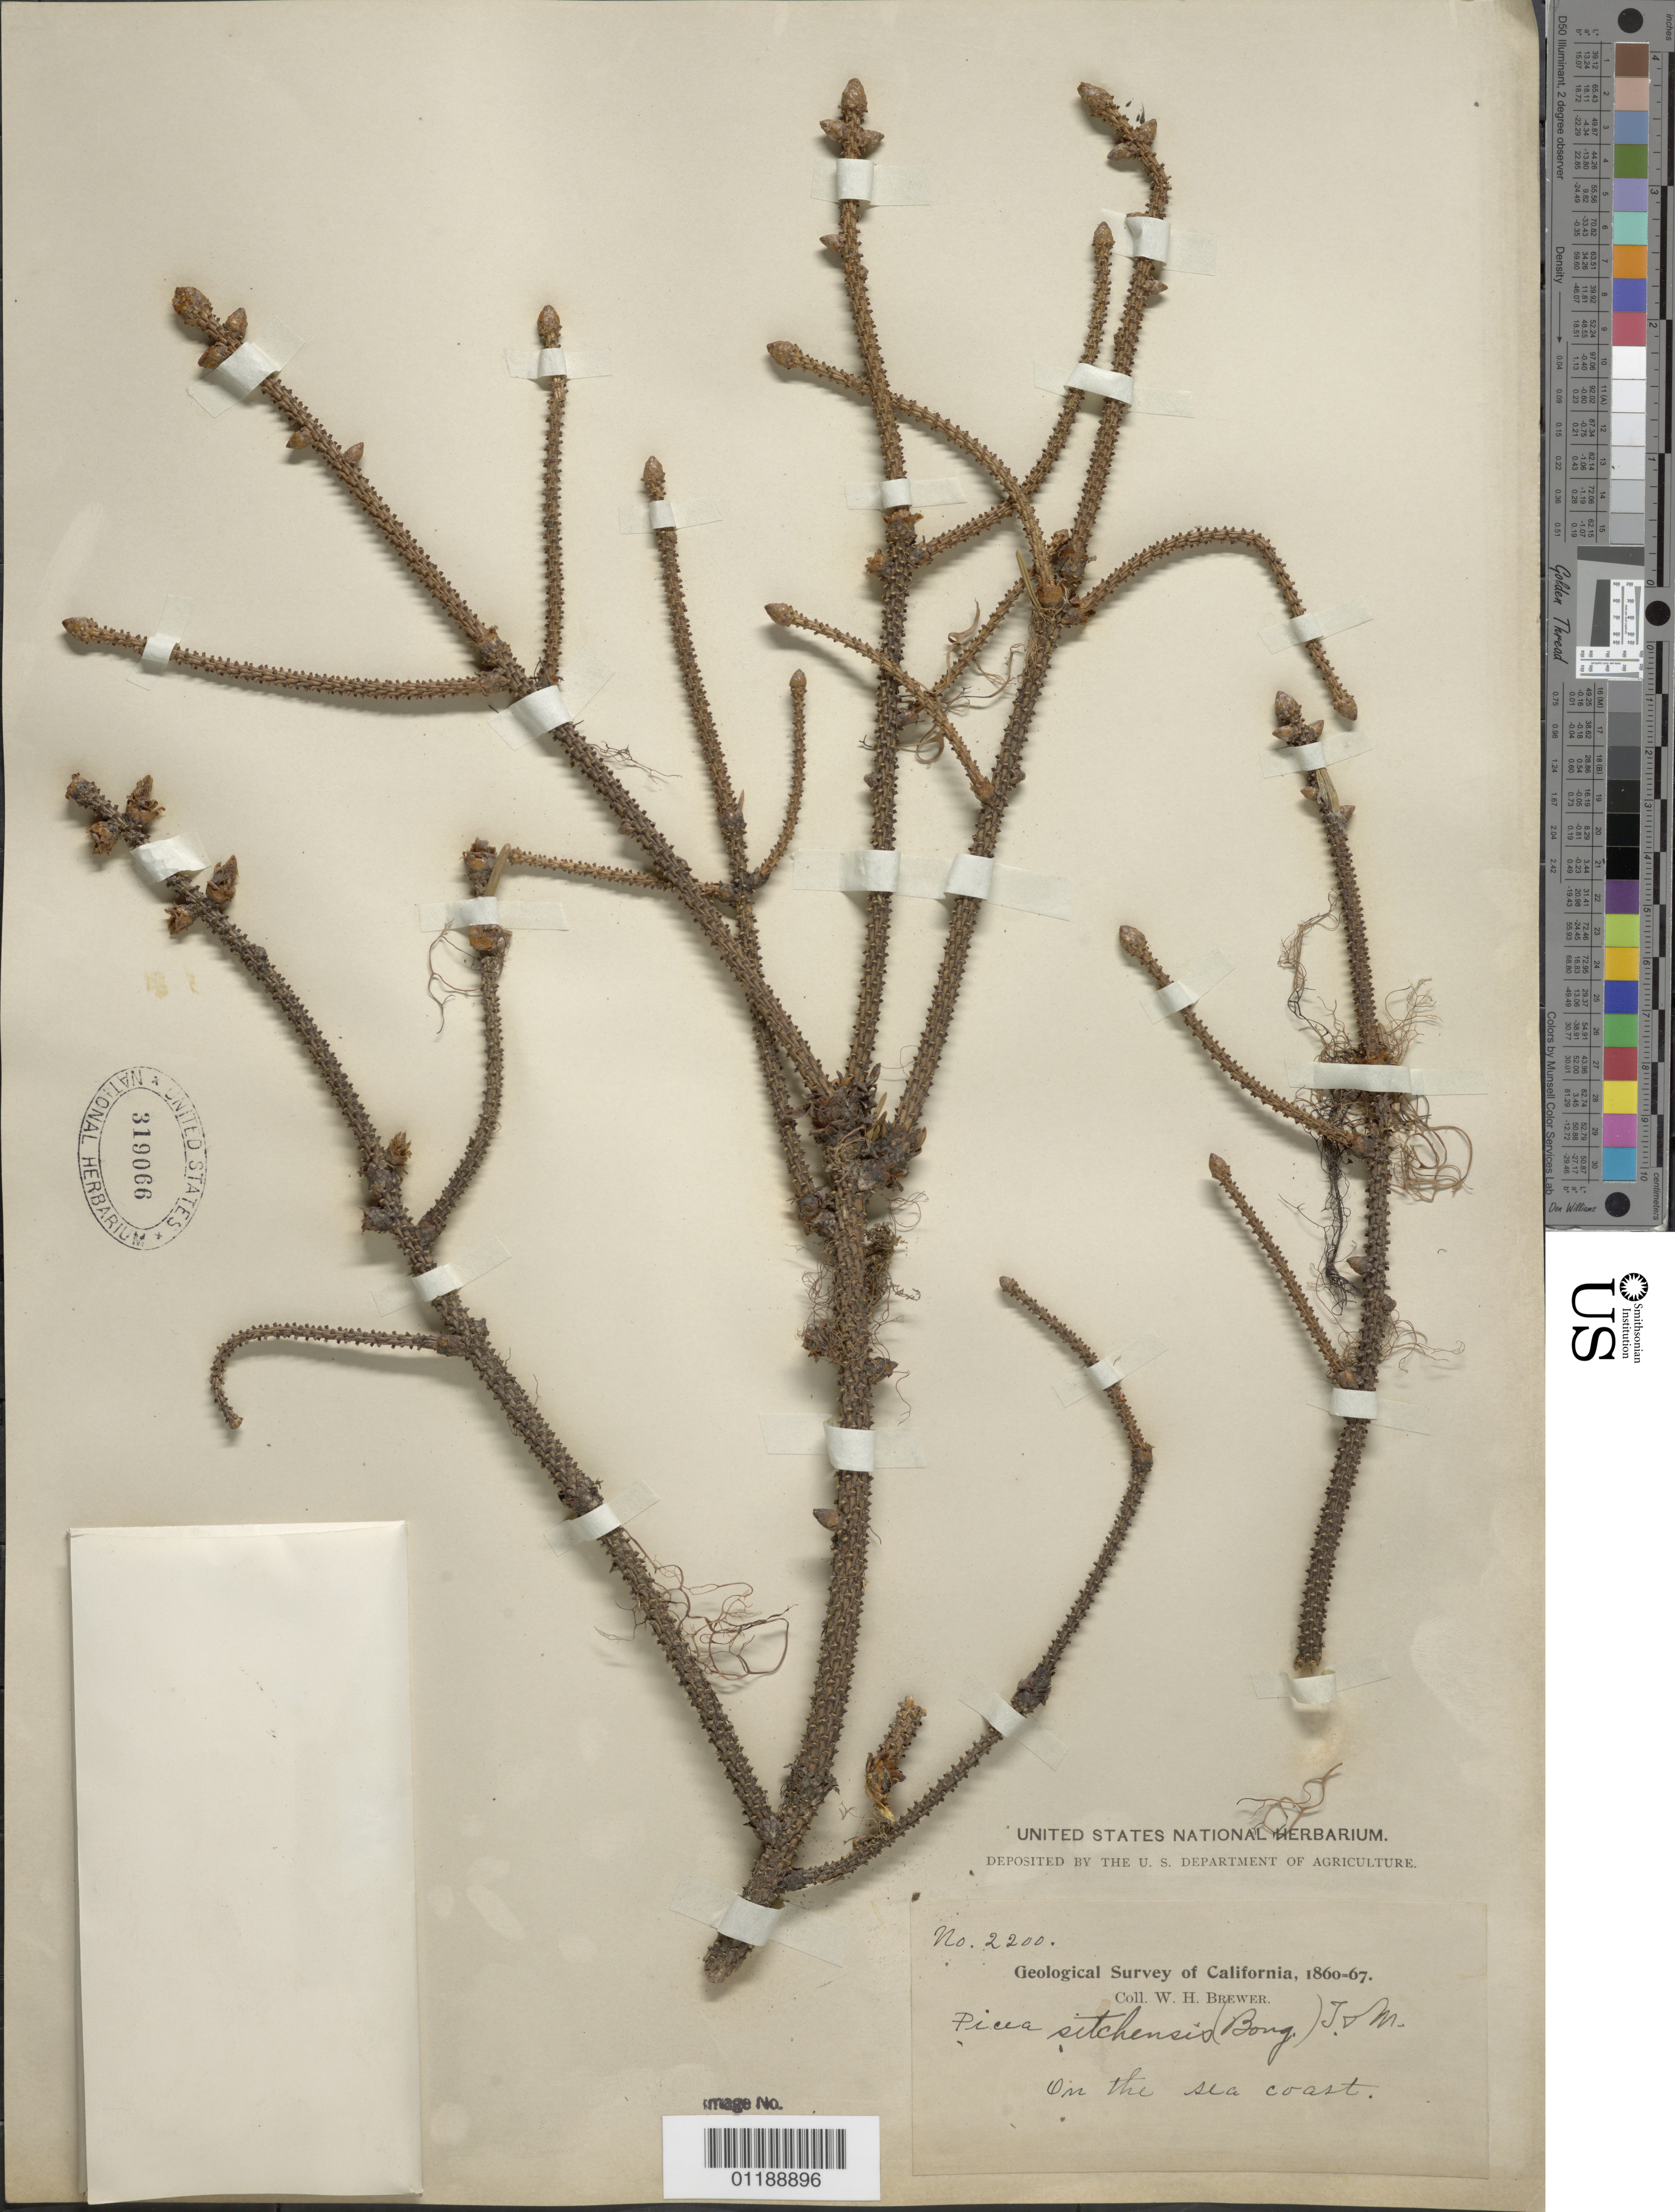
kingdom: Plantae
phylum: Tracheophyta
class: Pinopsida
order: Pinales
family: Pinaceae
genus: Picea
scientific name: Picea sitchensis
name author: (Bong.) Carrière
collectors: W. H. Brewer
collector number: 2200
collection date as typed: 1860 to -- --- 1867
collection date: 1860/1867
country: United States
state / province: California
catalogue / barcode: US 319066